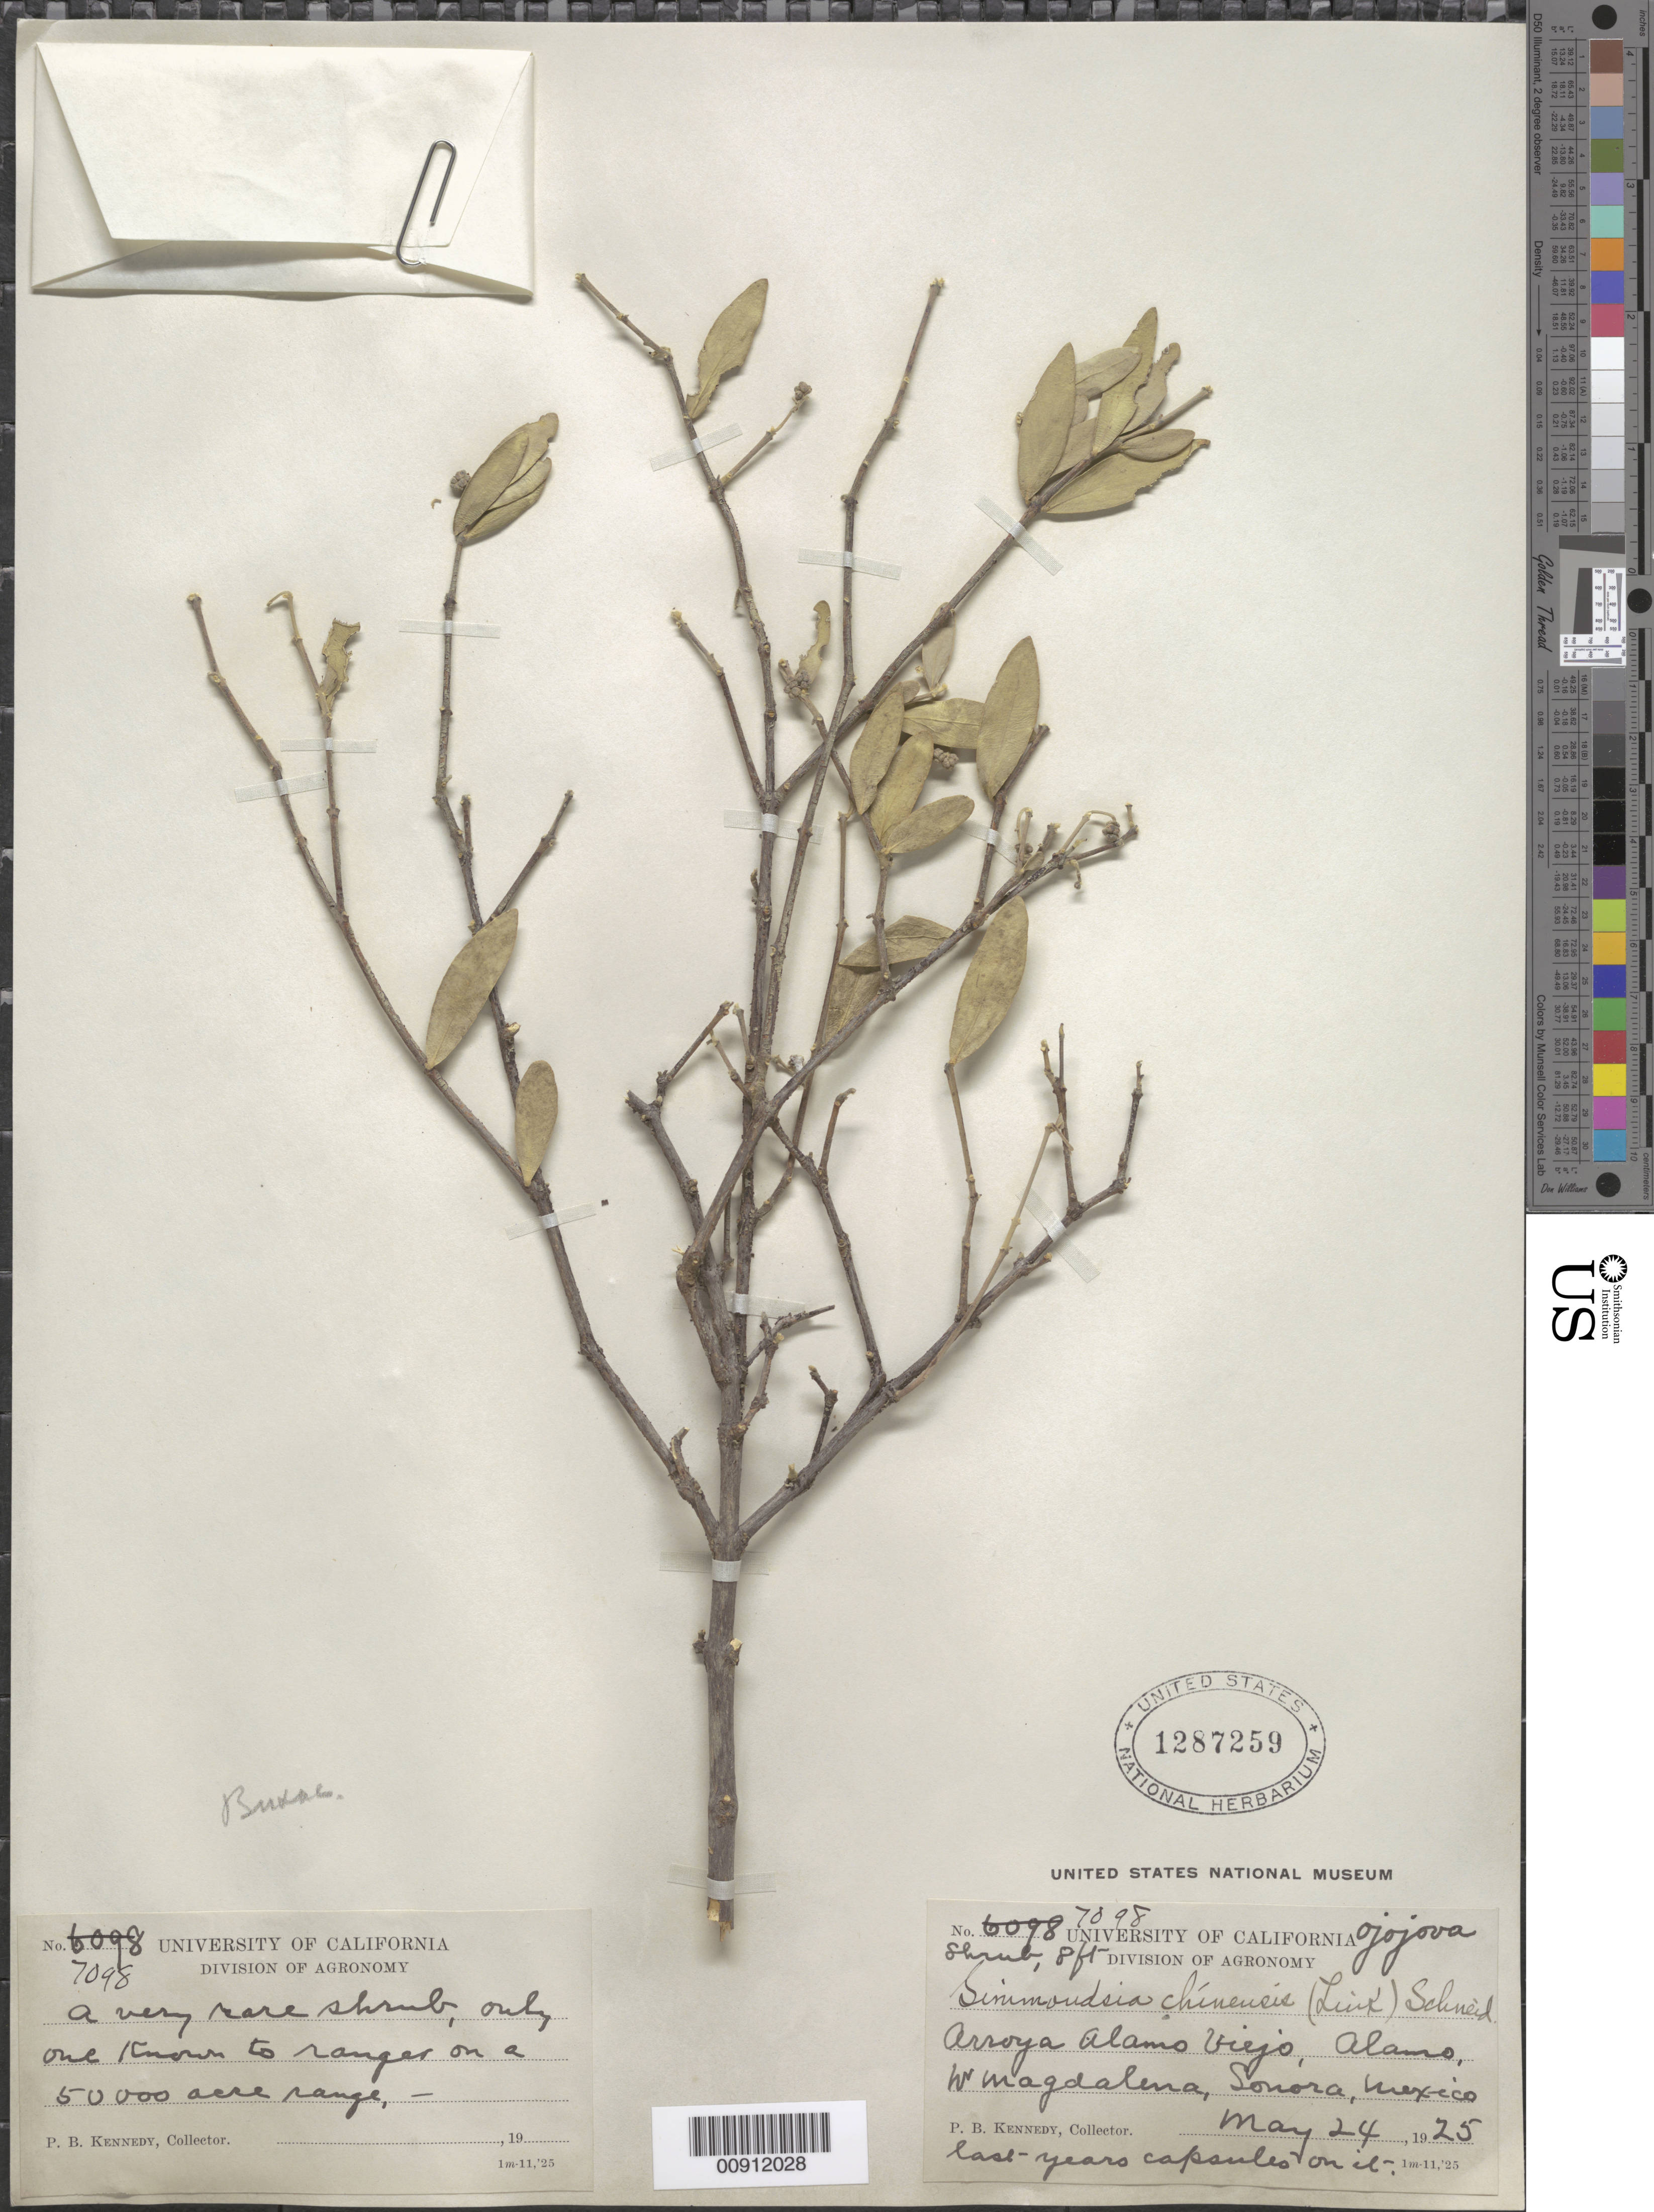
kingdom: Plantae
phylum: Tracheophyta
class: Magnoliopsida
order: Caryophyllales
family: Simmondsiaceae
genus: Simmondsia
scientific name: Simmondsia chinensis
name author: (Link) C.K. Schneid.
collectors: P. B. Kennedy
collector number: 7098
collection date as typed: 24 May 1925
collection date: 1925-05-24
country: Mexico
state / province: Sonora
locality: Arroyo Alamo Viejo, Alamo, W Magdalena, Sonora.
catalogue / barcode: US 1287259